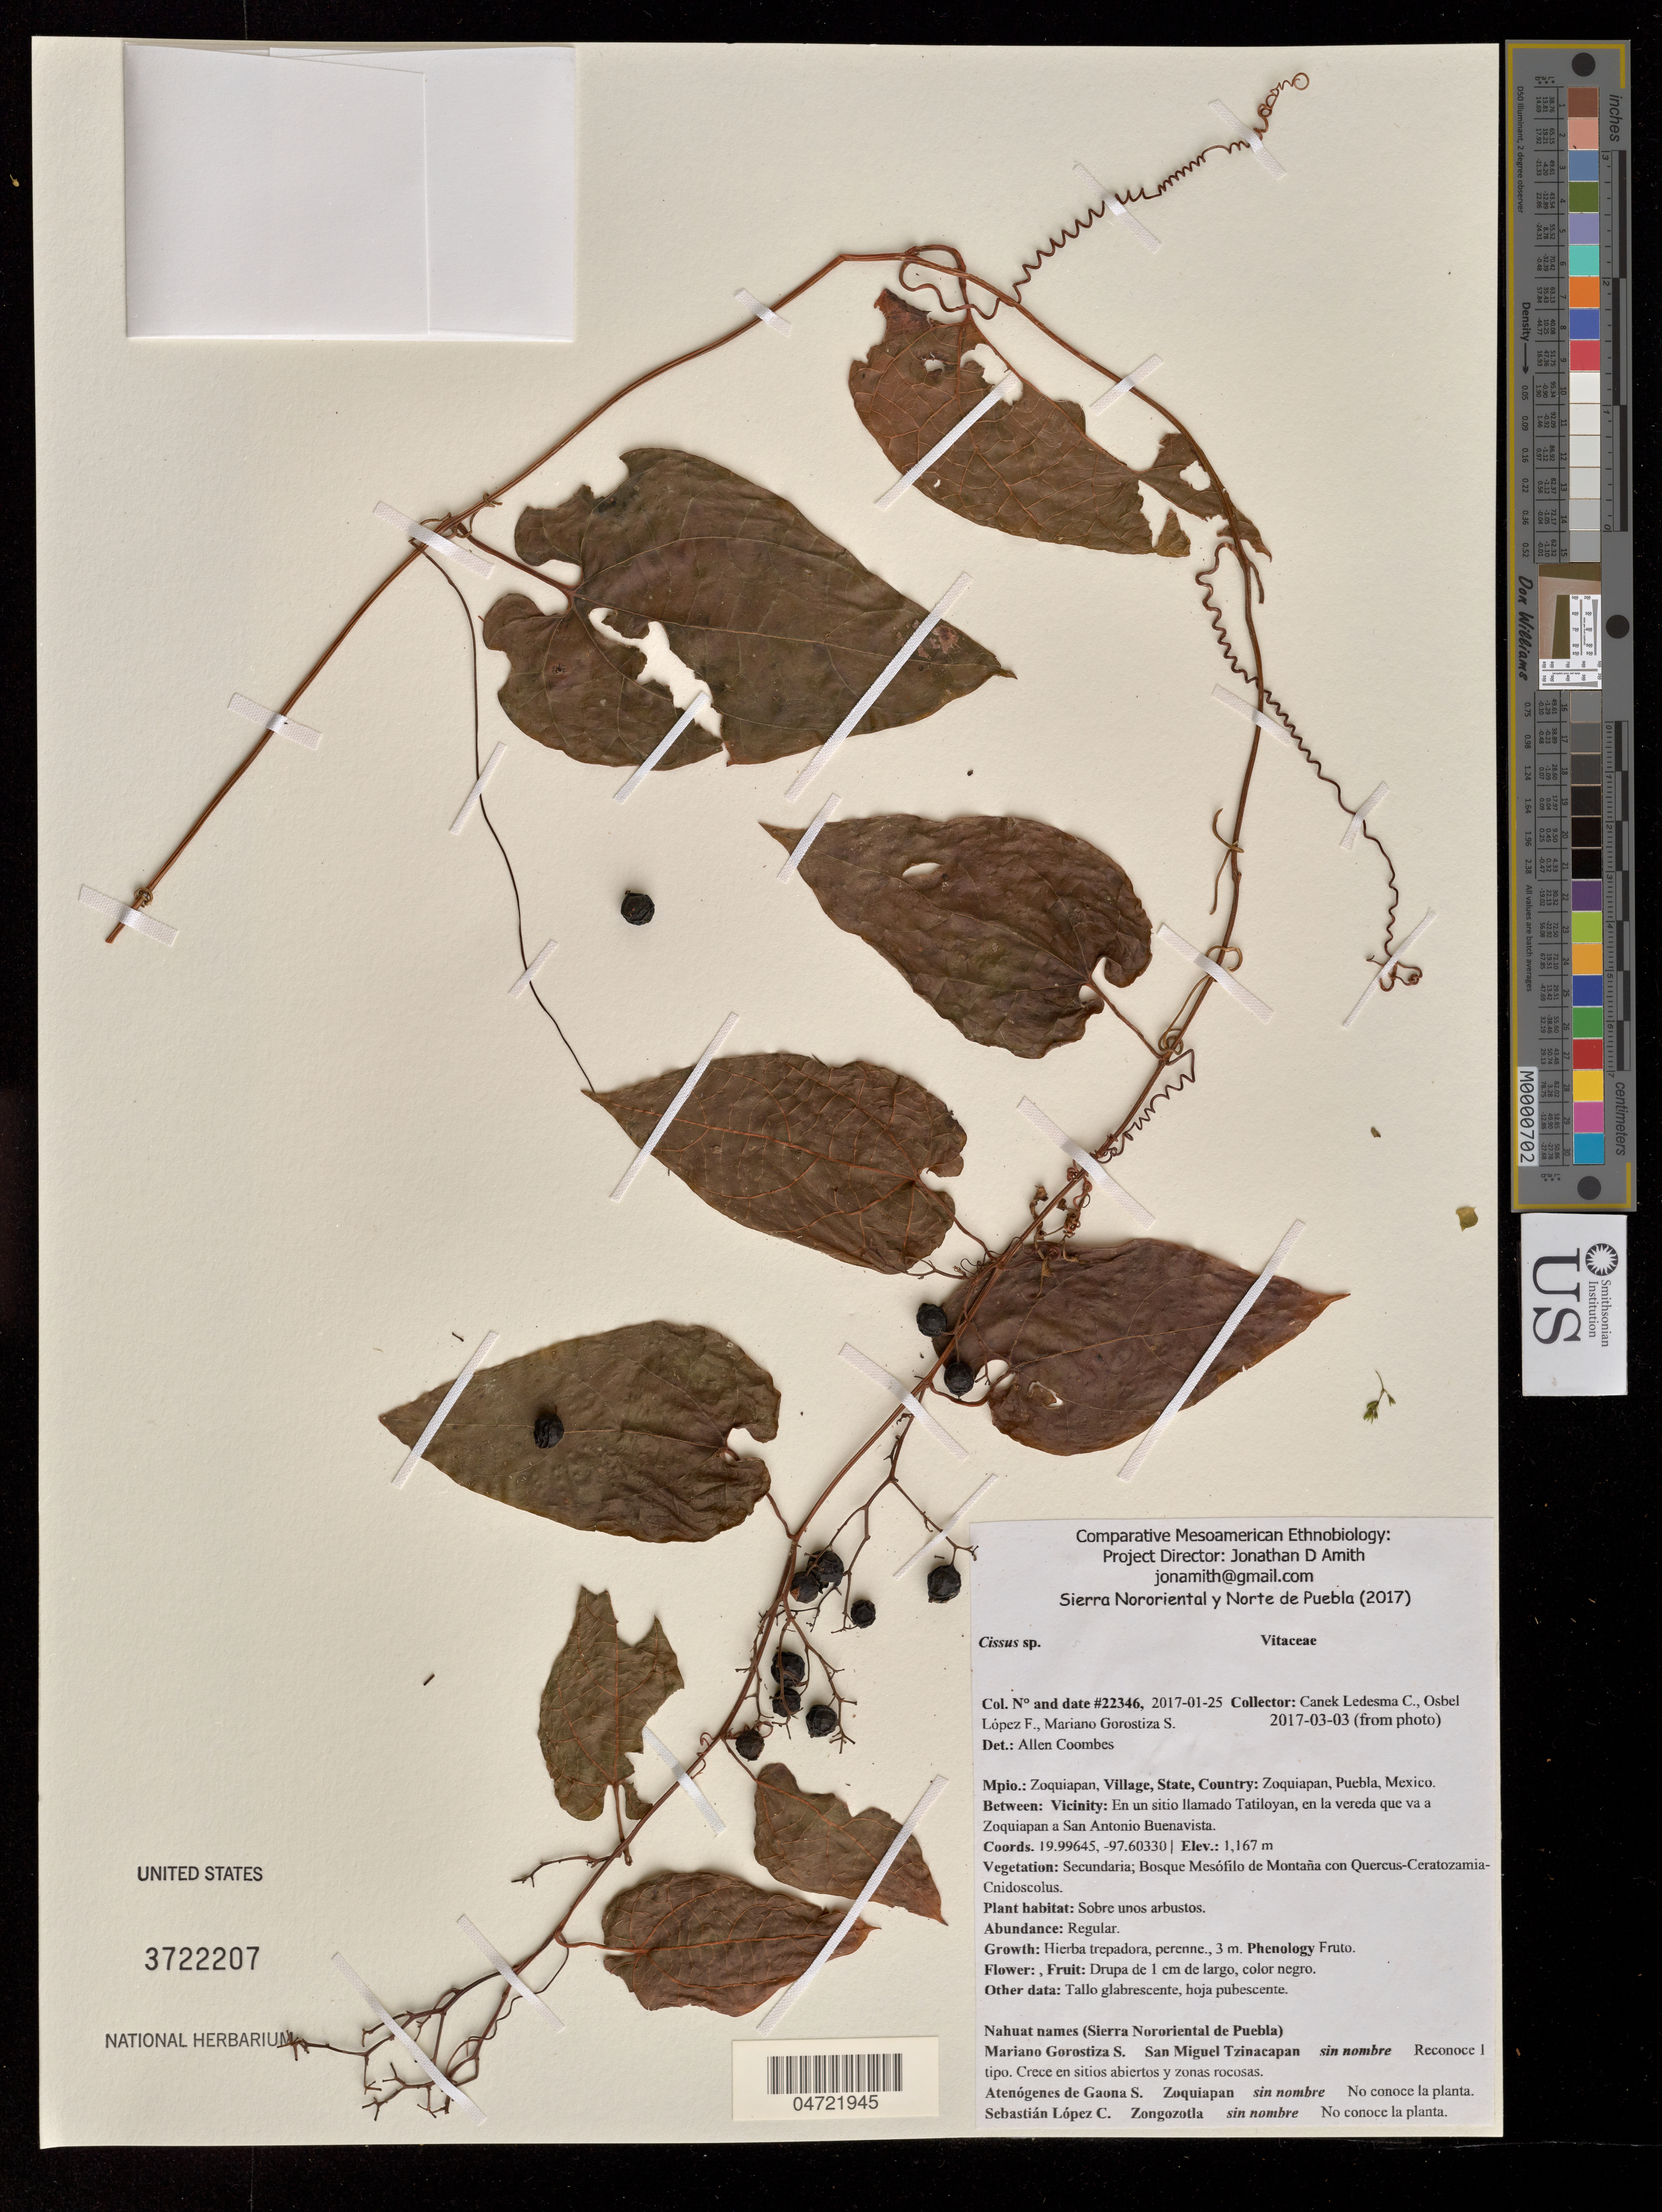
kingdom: Plantae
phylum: Tracheophyta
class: Magnoliopsida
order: Vitales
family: Vitaceae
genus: Cissus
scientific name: Cissus sp.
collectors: Canek Ledesma C., O. López Francisco & M. Gorostiza S.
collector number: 22346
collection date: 2017-01-25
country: Mexico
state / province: Puebla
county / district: Zoquiapan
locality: En un sitio llamado Tatiloyan, en la vereda que va a Zopuiapan a Sand Antonio Buenavista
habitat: Sobre unos arbustos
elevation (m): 1167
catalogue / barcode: US 3722207